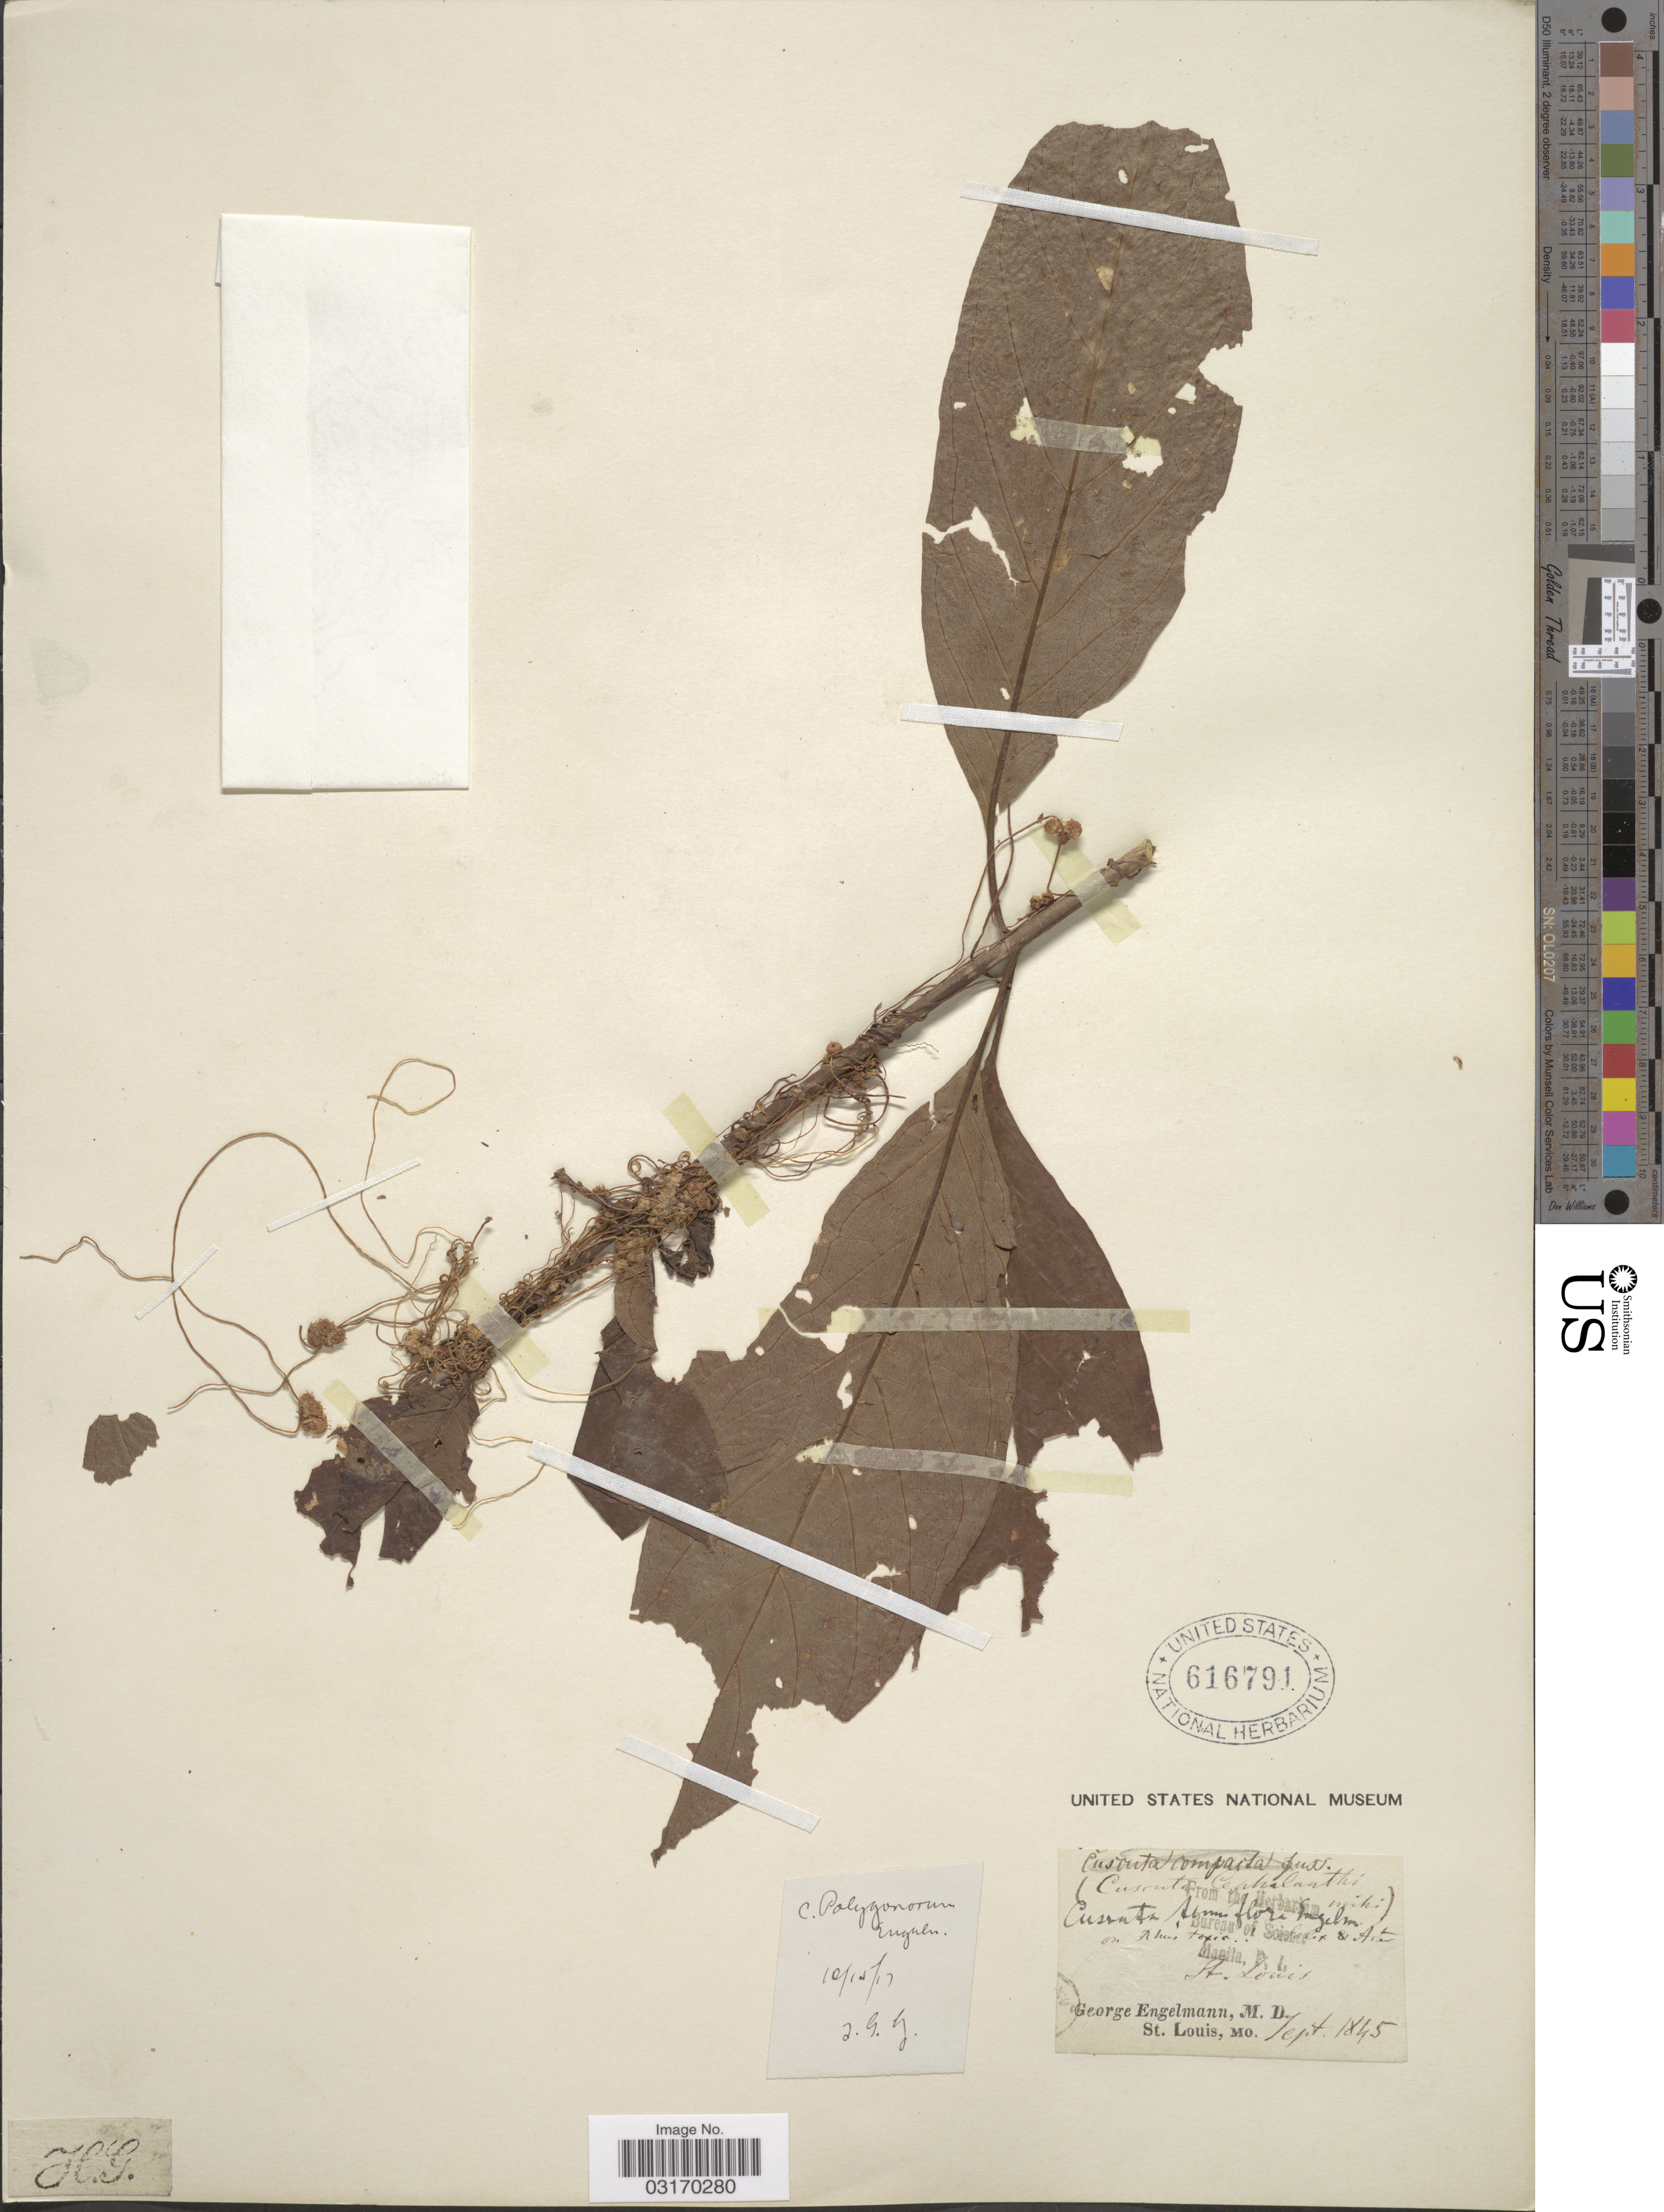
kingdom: Plantae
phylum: Tracheophyta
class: Magnoliopsida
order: Solanales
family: Convolvulaceae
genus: Cuscuta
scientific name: Cuscuta polygonorum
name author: Engelm.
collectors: G. Engelmann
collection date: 1845-09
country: United States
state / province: Missouri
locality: St. Louis.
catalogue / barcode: US 616791